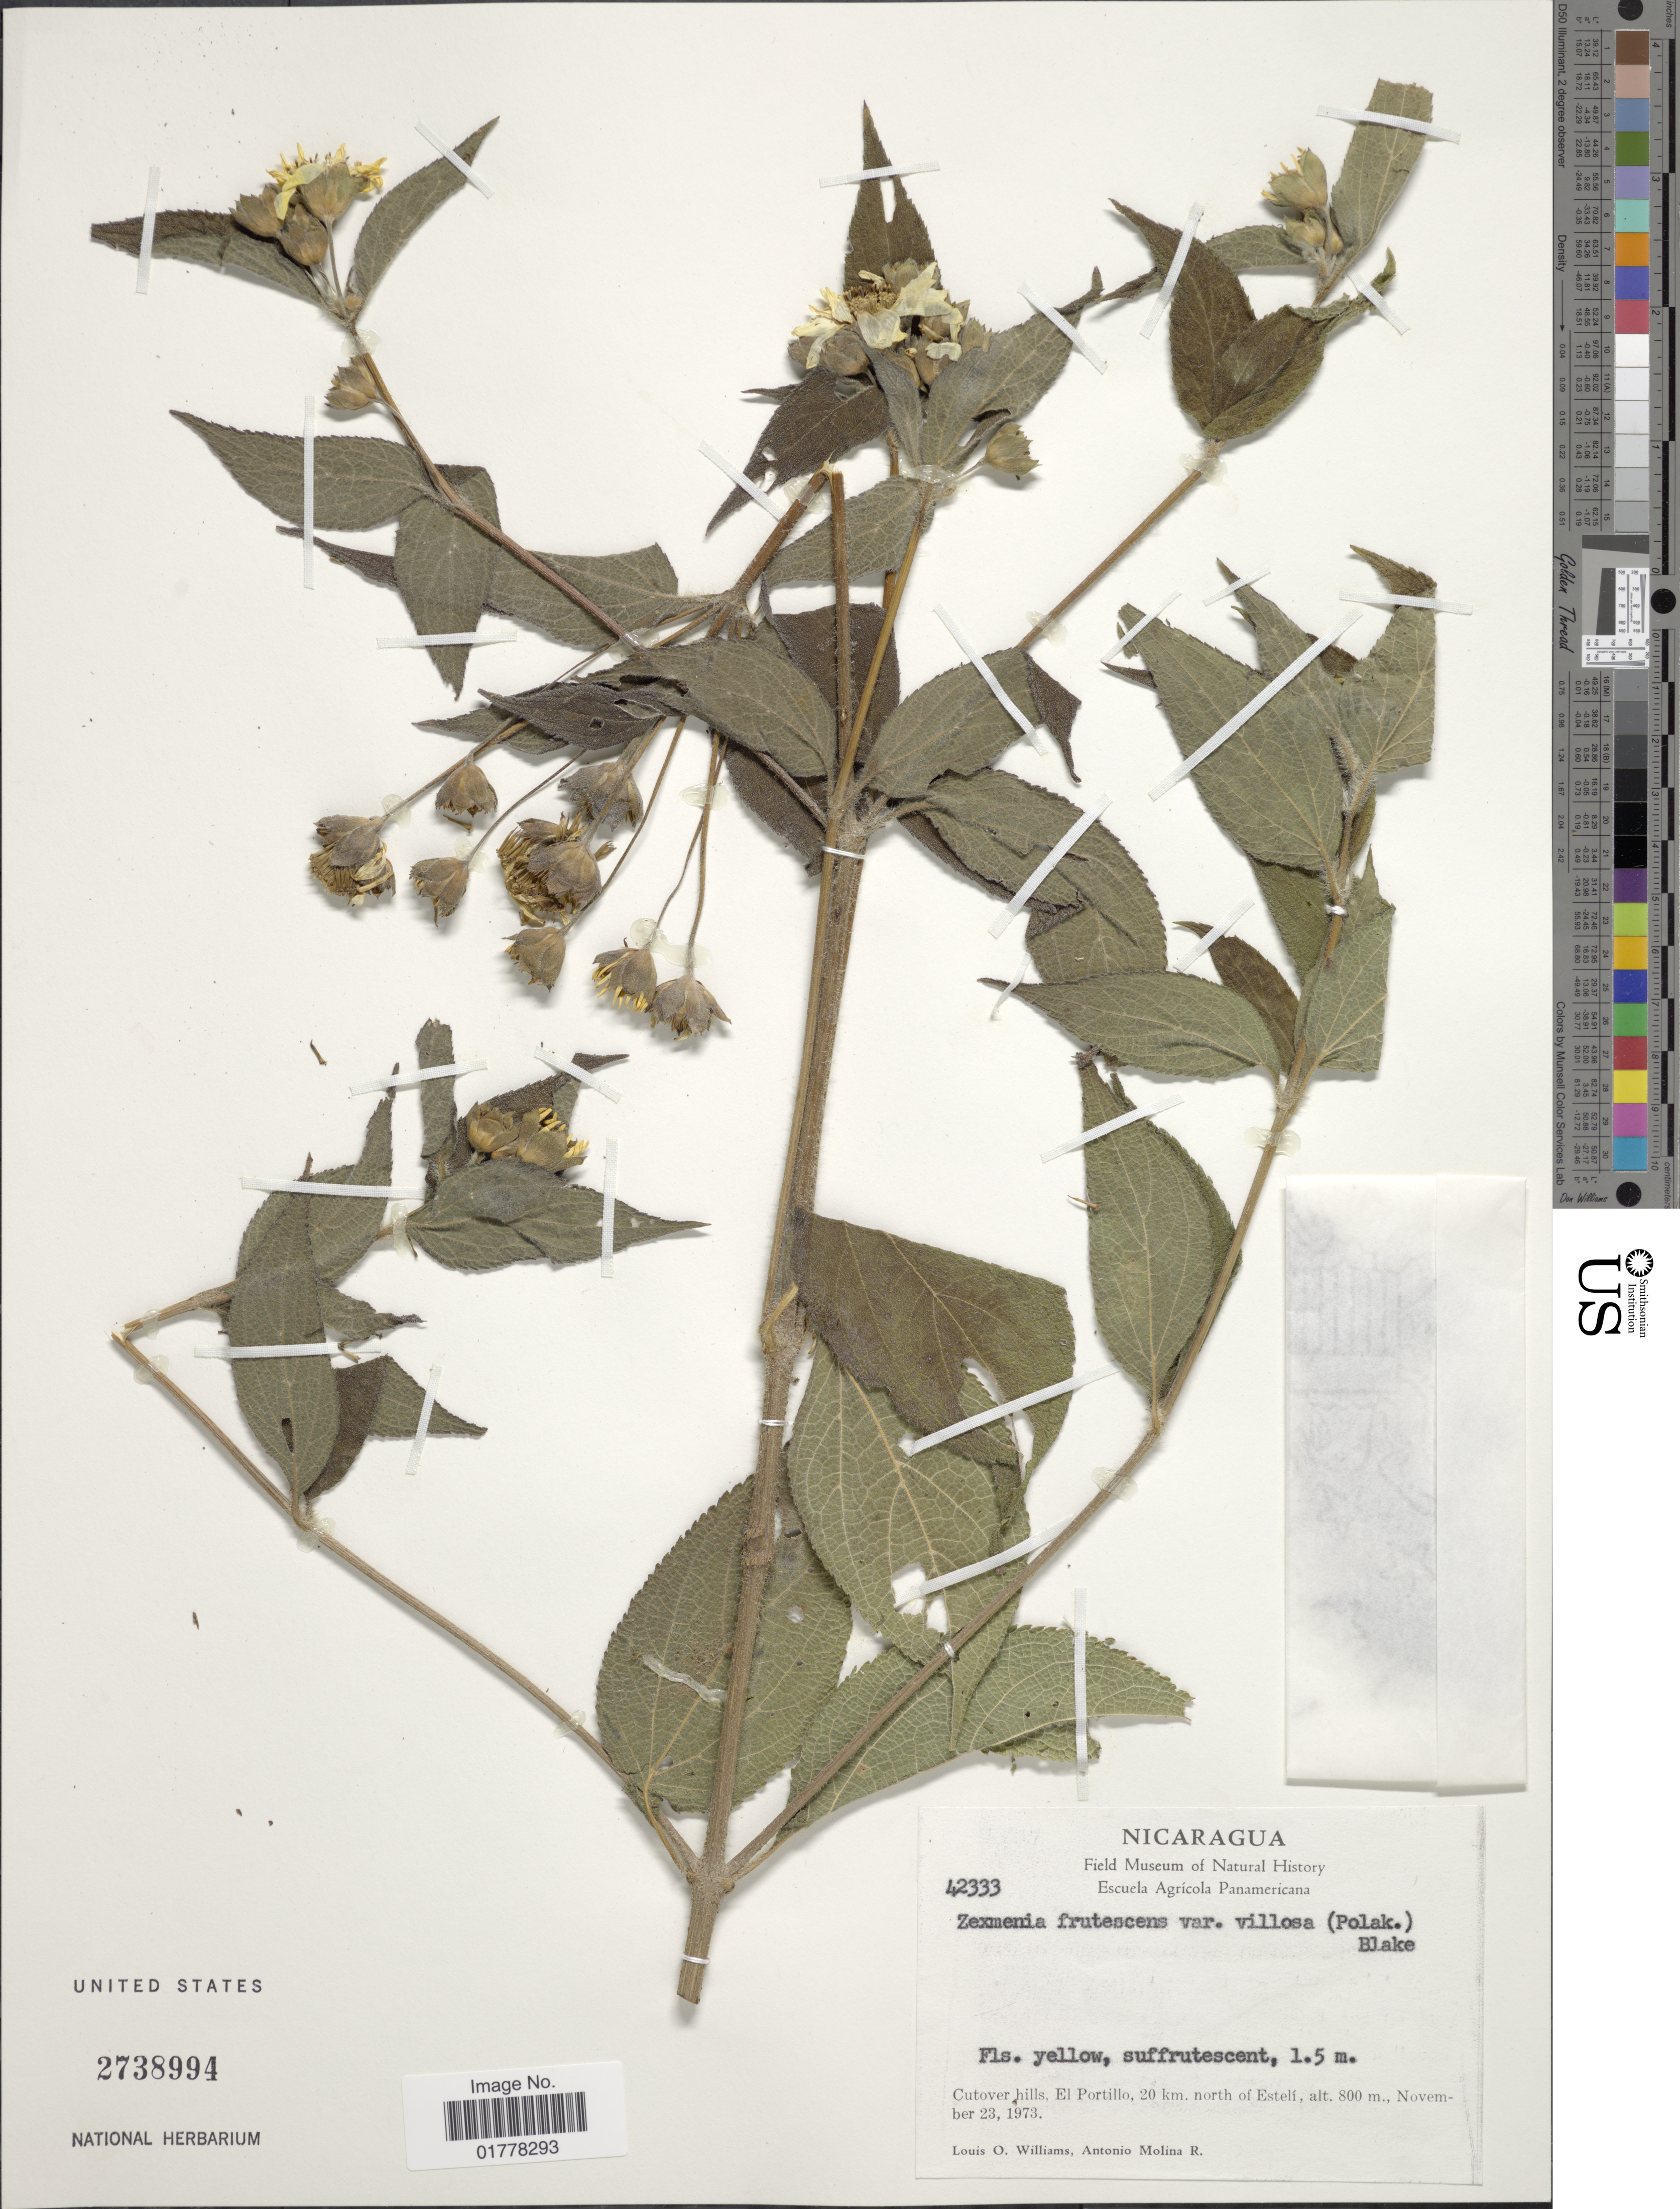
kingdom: Plantae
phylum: Tracheophyta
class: Magnoliopsida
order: Asterales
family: Asteraceae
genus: Lasianthaea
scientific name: Lasianthaea fruticosa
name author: (L.) K.M. Becker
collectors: L. O. Williams & A. Molina R.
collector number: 42333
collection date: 1973-11-23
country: Nicaragua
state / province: Esteli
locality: Cutover hills. El Portillo, 20 km. north ofEsteli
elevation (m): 800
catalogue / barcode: US 2738994